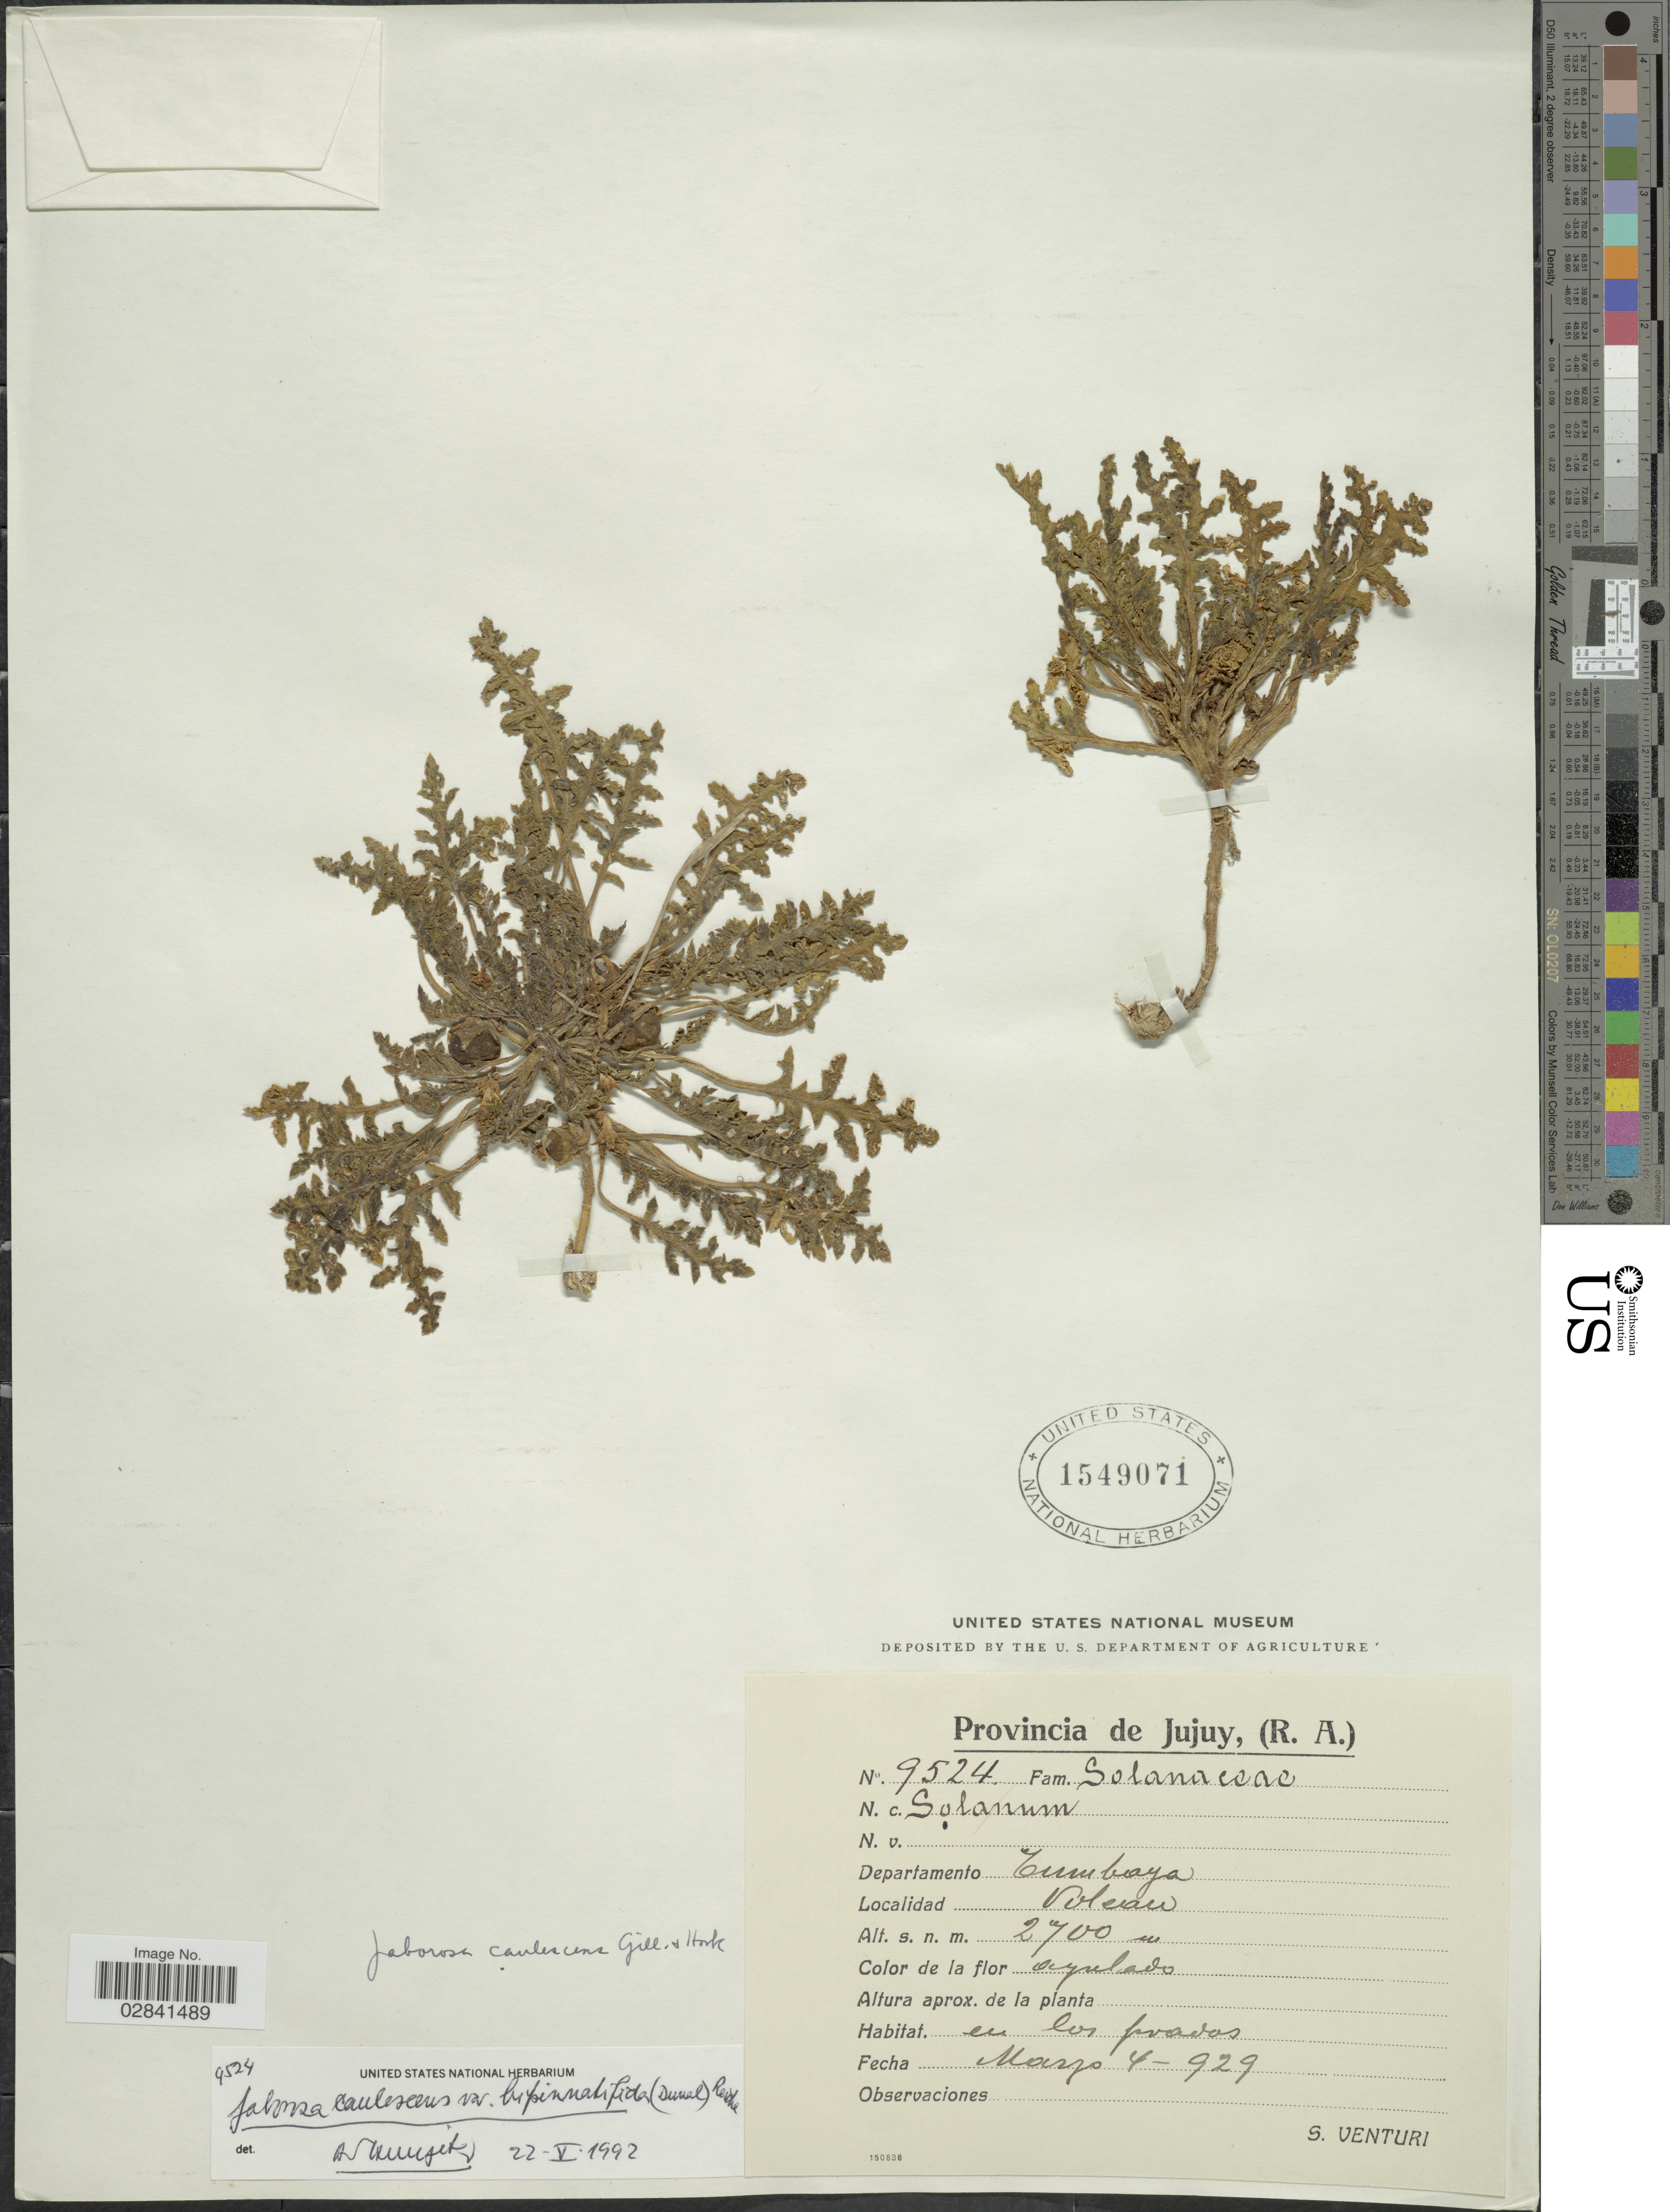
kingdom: Plantae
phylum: Tracheophyta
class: Magnoliopsida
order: Solanales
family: Solanaceae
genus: Jaborosa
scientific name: Jaborosa caulescens var. bipinnatifida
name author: (Dunal) Reiche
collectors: S. Venturi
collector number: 9524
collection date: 1929-03-04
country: Argentina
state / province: Jujuy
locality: Departamento Tumbaya. Volcan.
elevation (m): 2700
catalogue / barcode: US 1549071